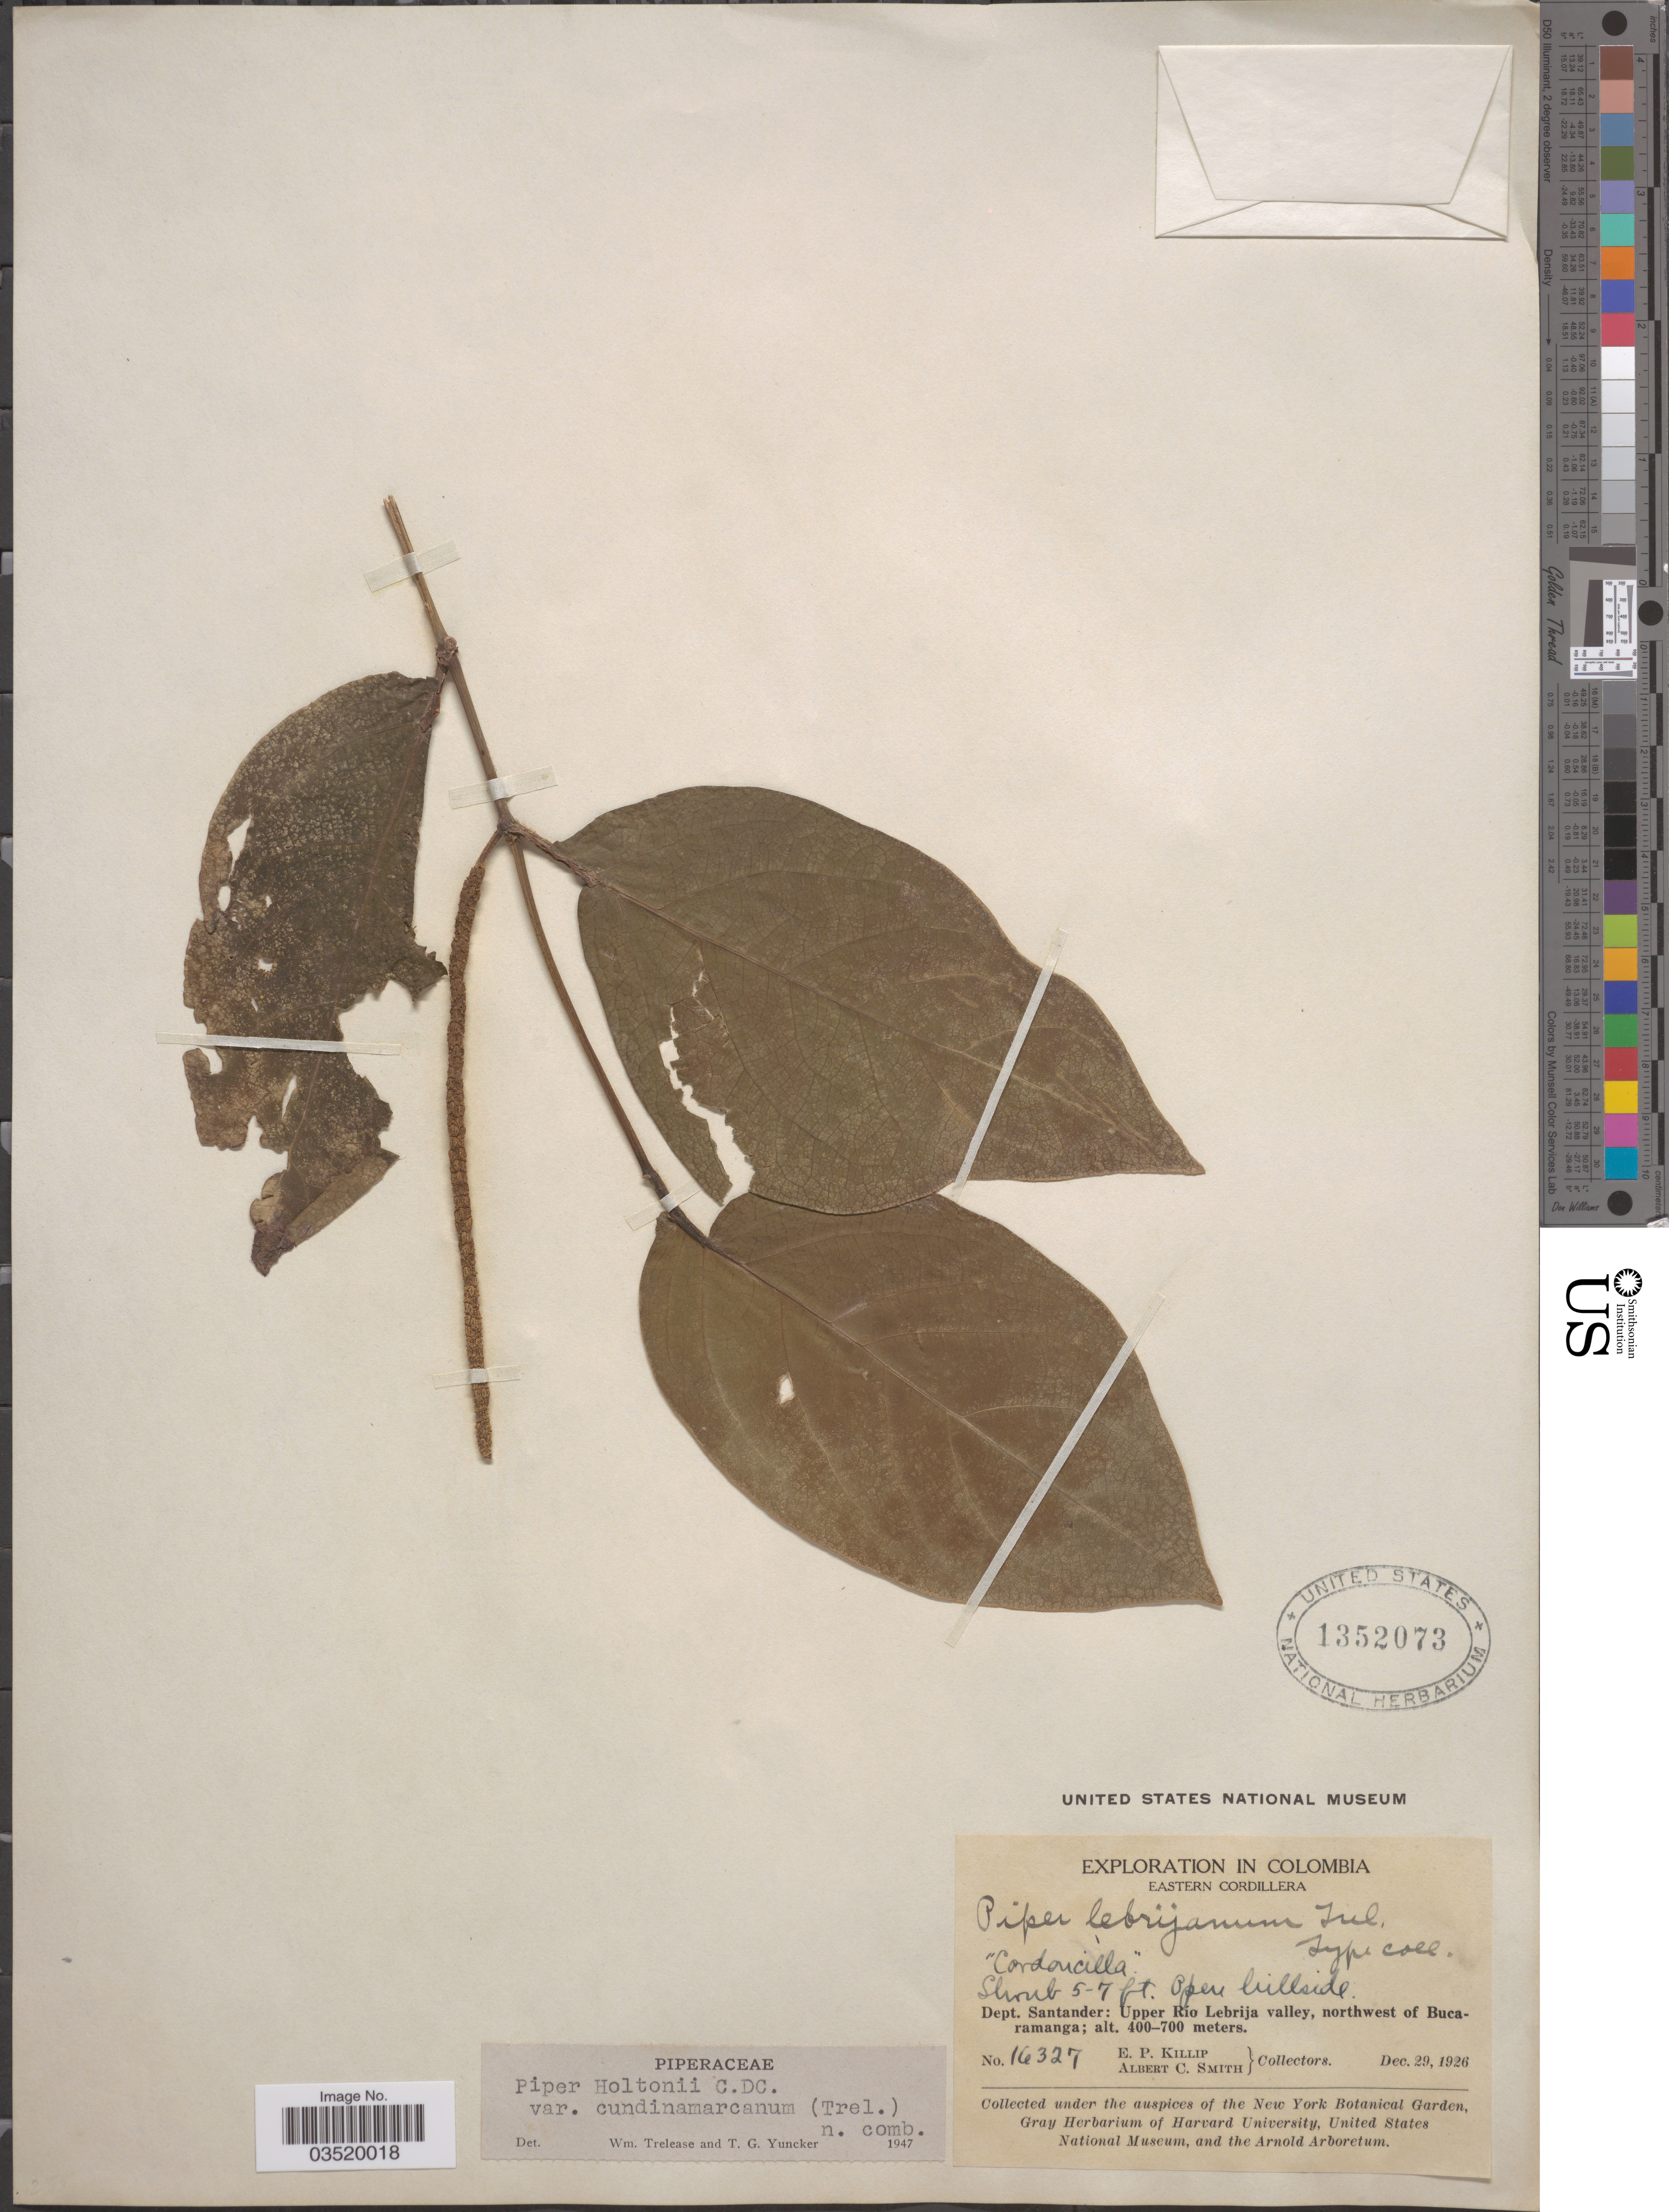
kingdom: Plantae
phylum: Tracheophyta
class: Magnoliopsida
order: Piperales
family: Piperaceae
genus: Piper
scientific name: Piper holtonii var. cundinamarcanum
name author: Trel. & Yunck.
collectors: E. P. Killip & A. C. Smith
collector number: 14327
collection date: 1926-12-29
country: Colombia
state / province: Santander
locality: Eastern Cordillera. Dept. Santander: Upper Río Lebrija valley, northwest of Bucaramanga.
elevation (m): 400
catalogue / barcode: US 1352073